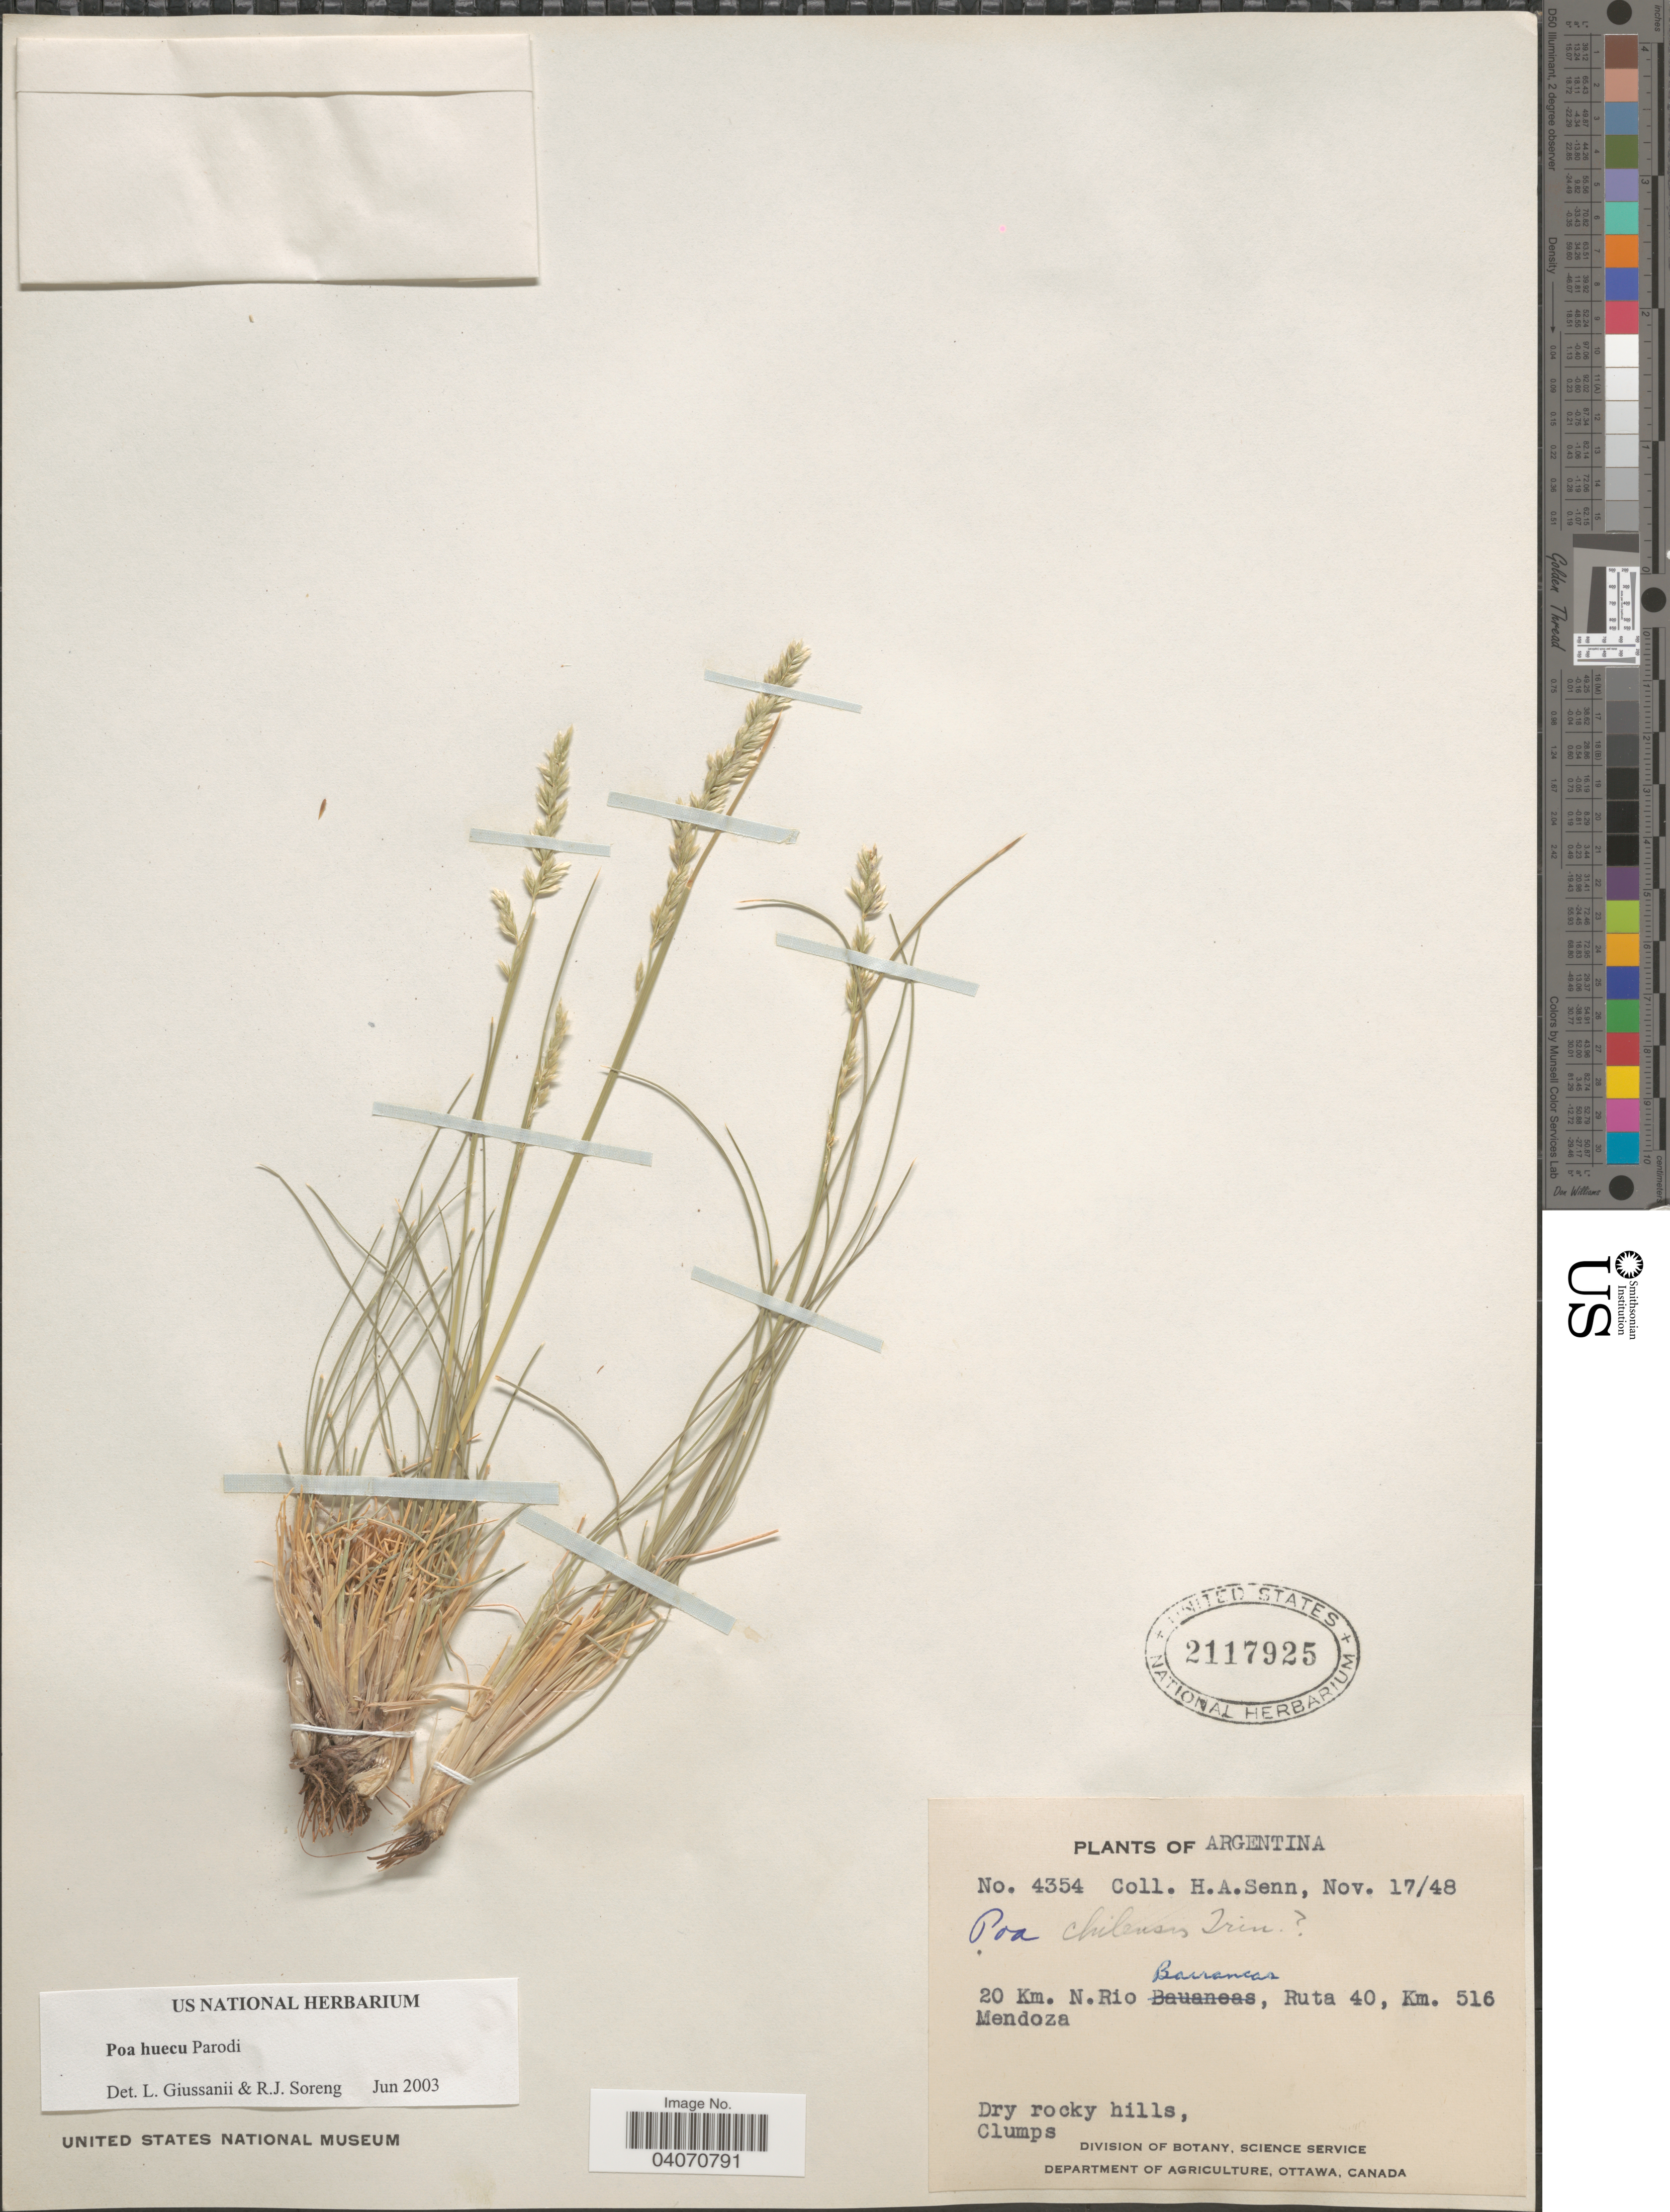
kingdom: Plantae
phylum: Tracheophyta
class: Liliopsida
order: Poales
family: Poaceae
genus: Poa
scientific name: Poa huecu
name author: Parodi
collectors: H. Senn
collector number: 4354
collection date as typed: Transcribed d/m/y: 17/11/48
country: Argentina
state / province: Mendoza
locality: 20 Km. N. Rio Barrancas, Ruta 40, Km. 516.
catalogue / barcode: US 2117925